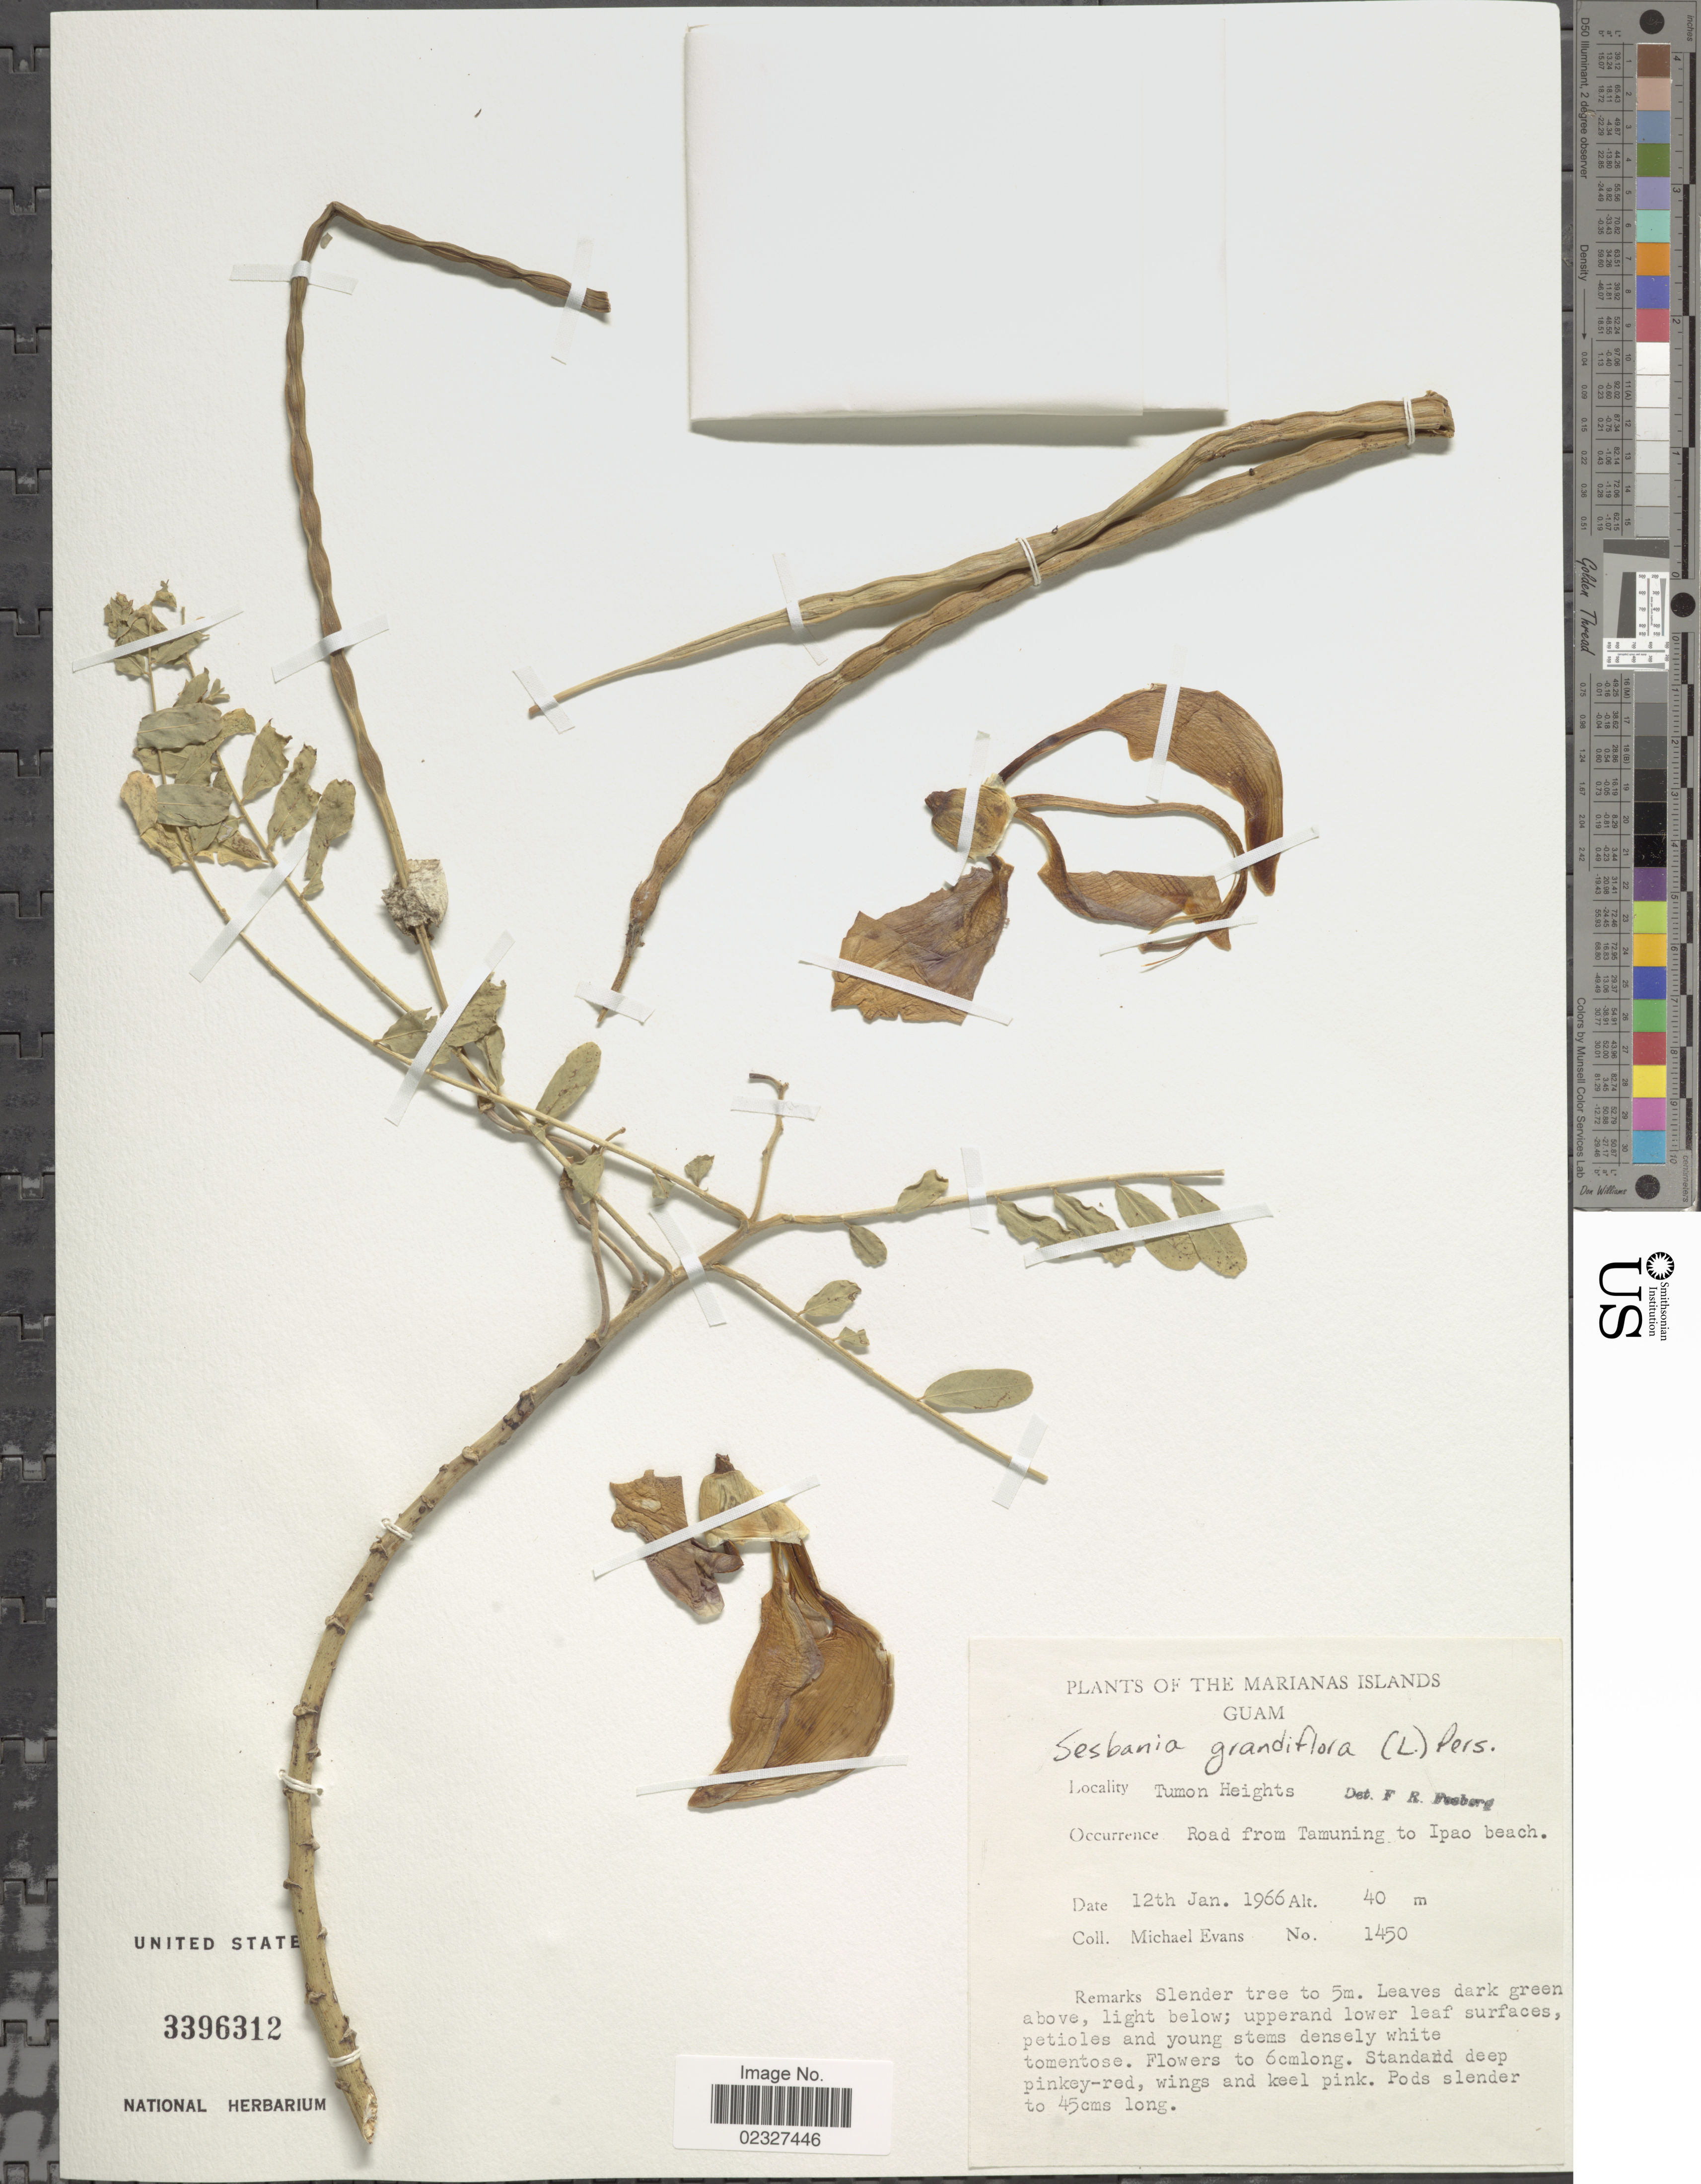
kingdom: Plantae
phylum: Tracheophyta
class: Magnoliopsida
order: Fabales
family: Fabaceae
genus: Sesbania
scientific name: Sesbania grandiflora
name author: (L.) Poir.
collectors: M. Evans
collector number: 1450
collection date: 1966-01-12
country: Guam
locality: The Marianas Islands, Guam, Humon Heights, road from Tamuning to Ipao beach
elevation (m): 40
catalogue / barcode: US 3396312